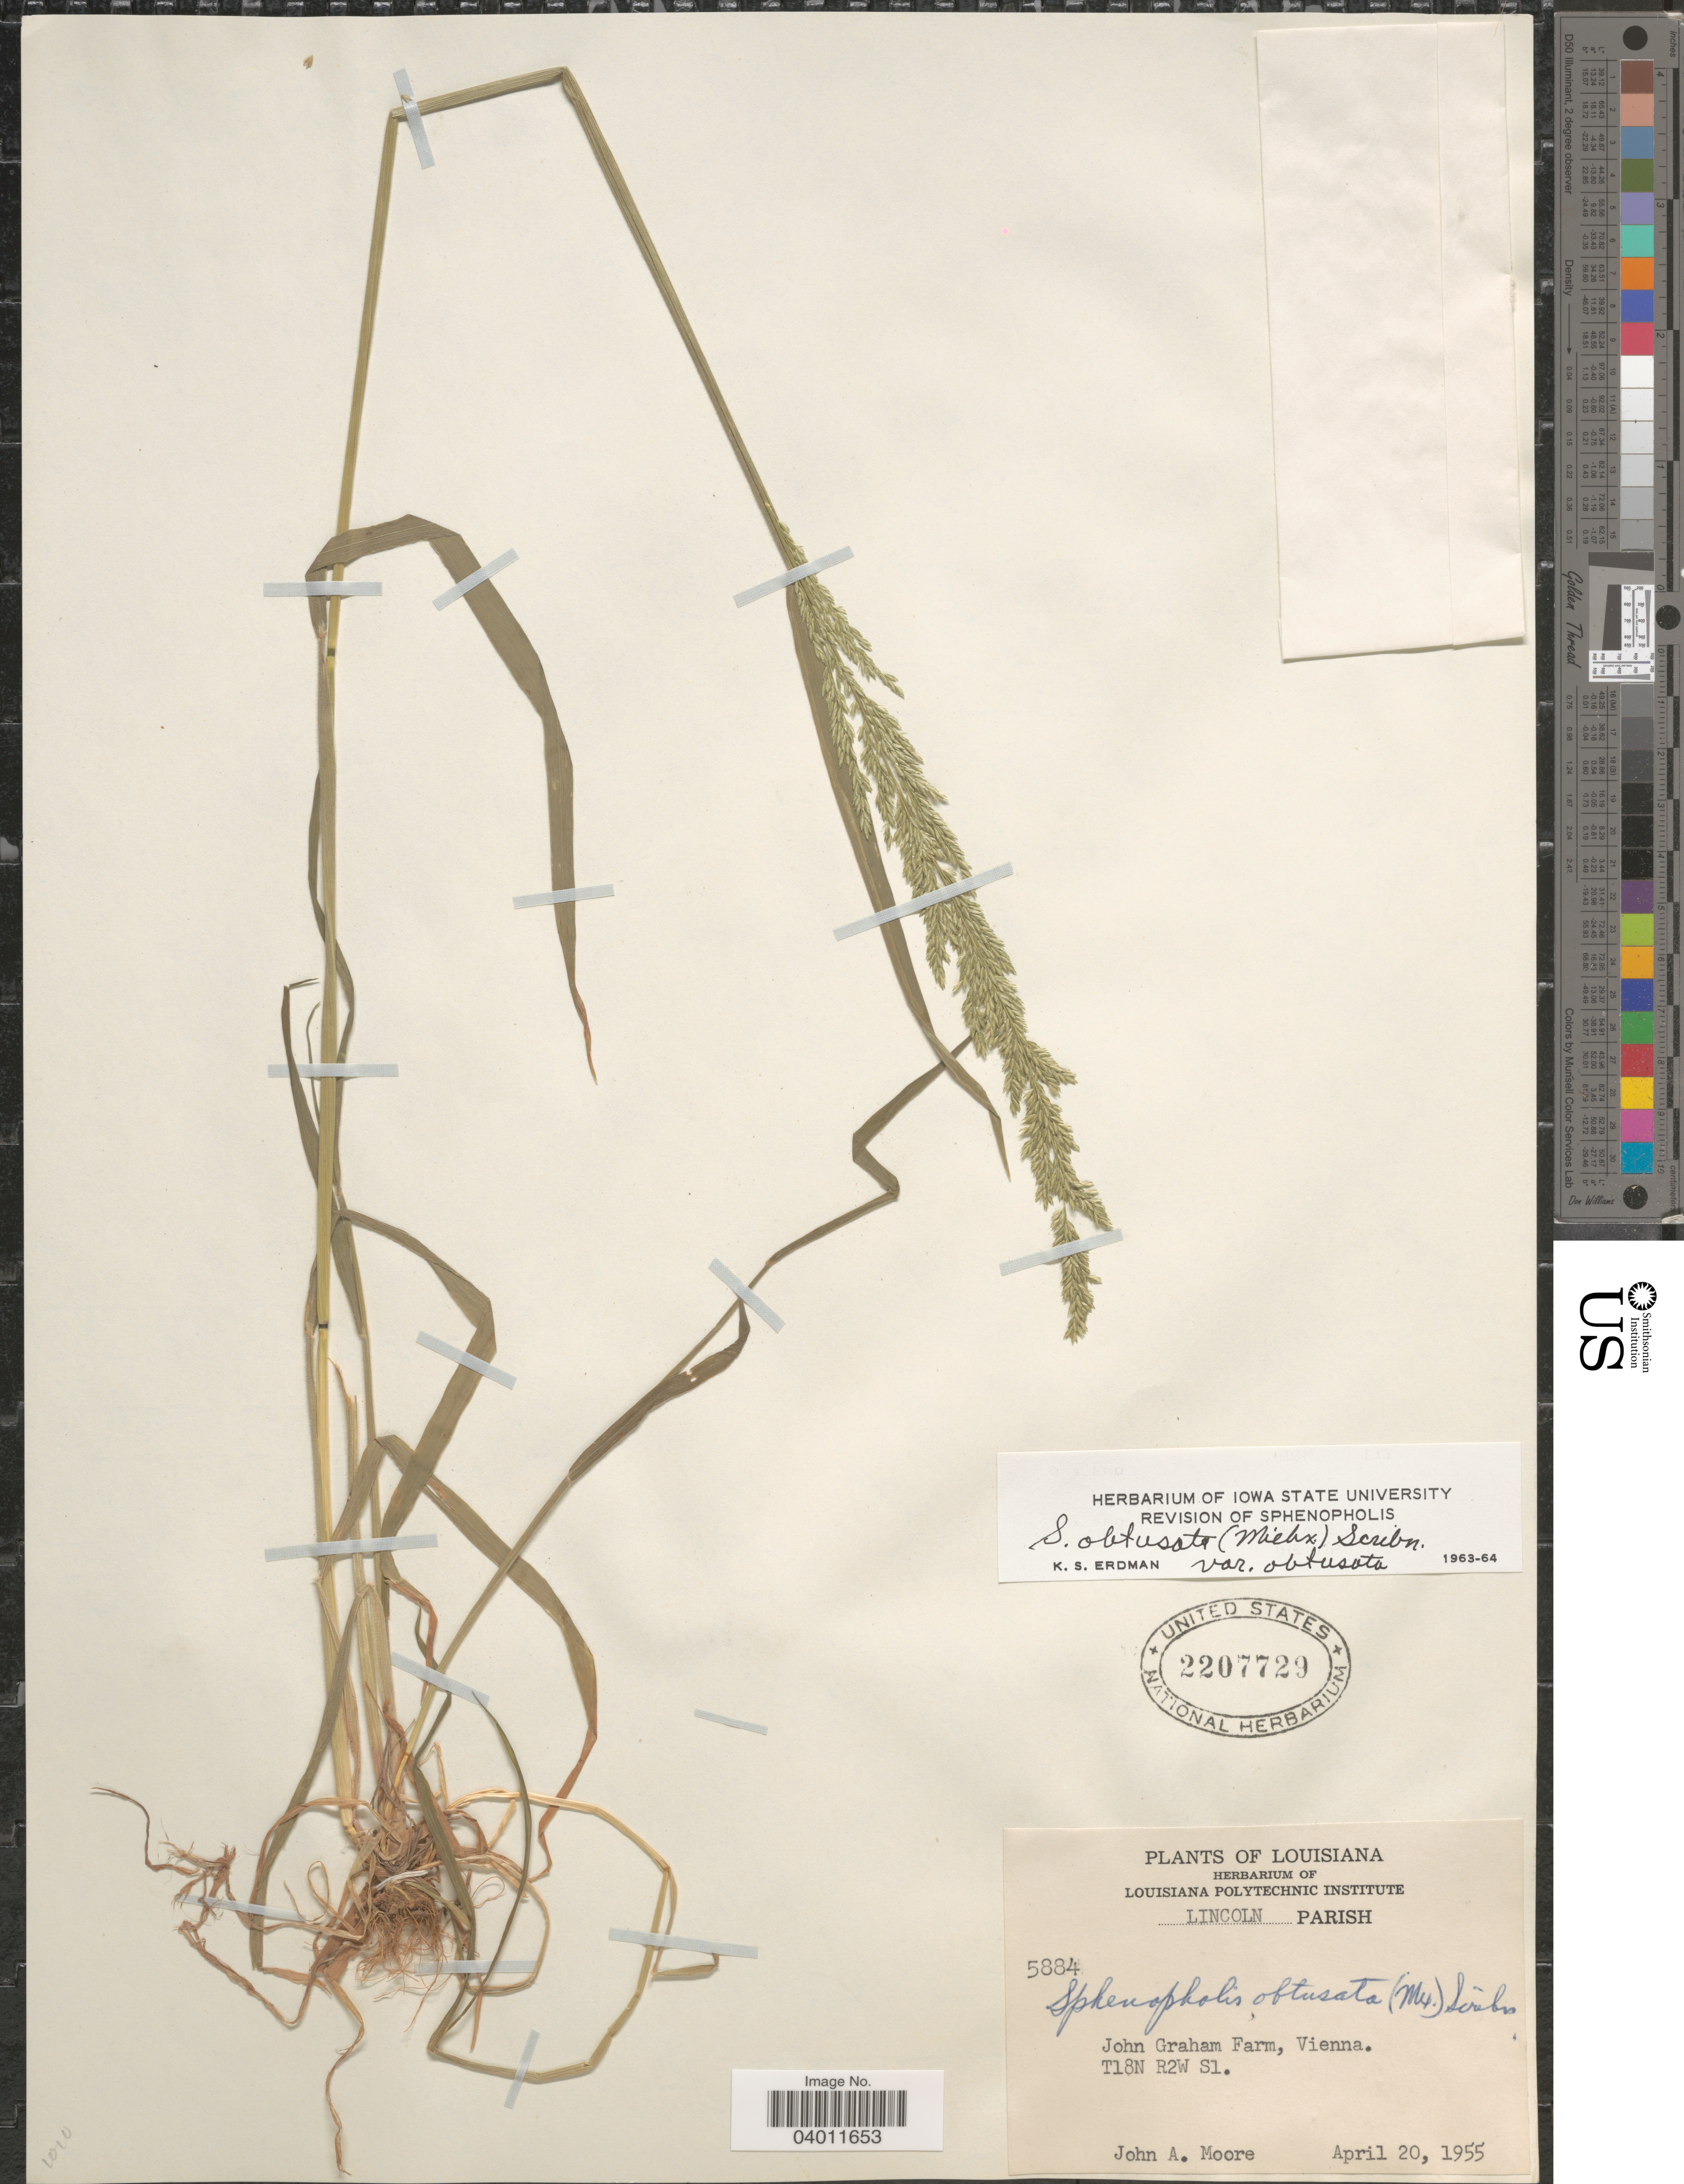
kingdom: Plantae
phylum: Tracheophyta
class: Liliopsida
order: Poales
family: Poaceae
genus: Sphenopholis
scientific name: Sphenopholis obtusata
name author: (Michx.) Scribn.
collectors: J. A. Moore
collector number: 5884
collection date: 1955-04-20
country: United States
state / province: Louisiana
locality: Lincoln Parish. John Graham Farm, Vienna. T18N R2W S1.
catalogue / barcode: US 2207729